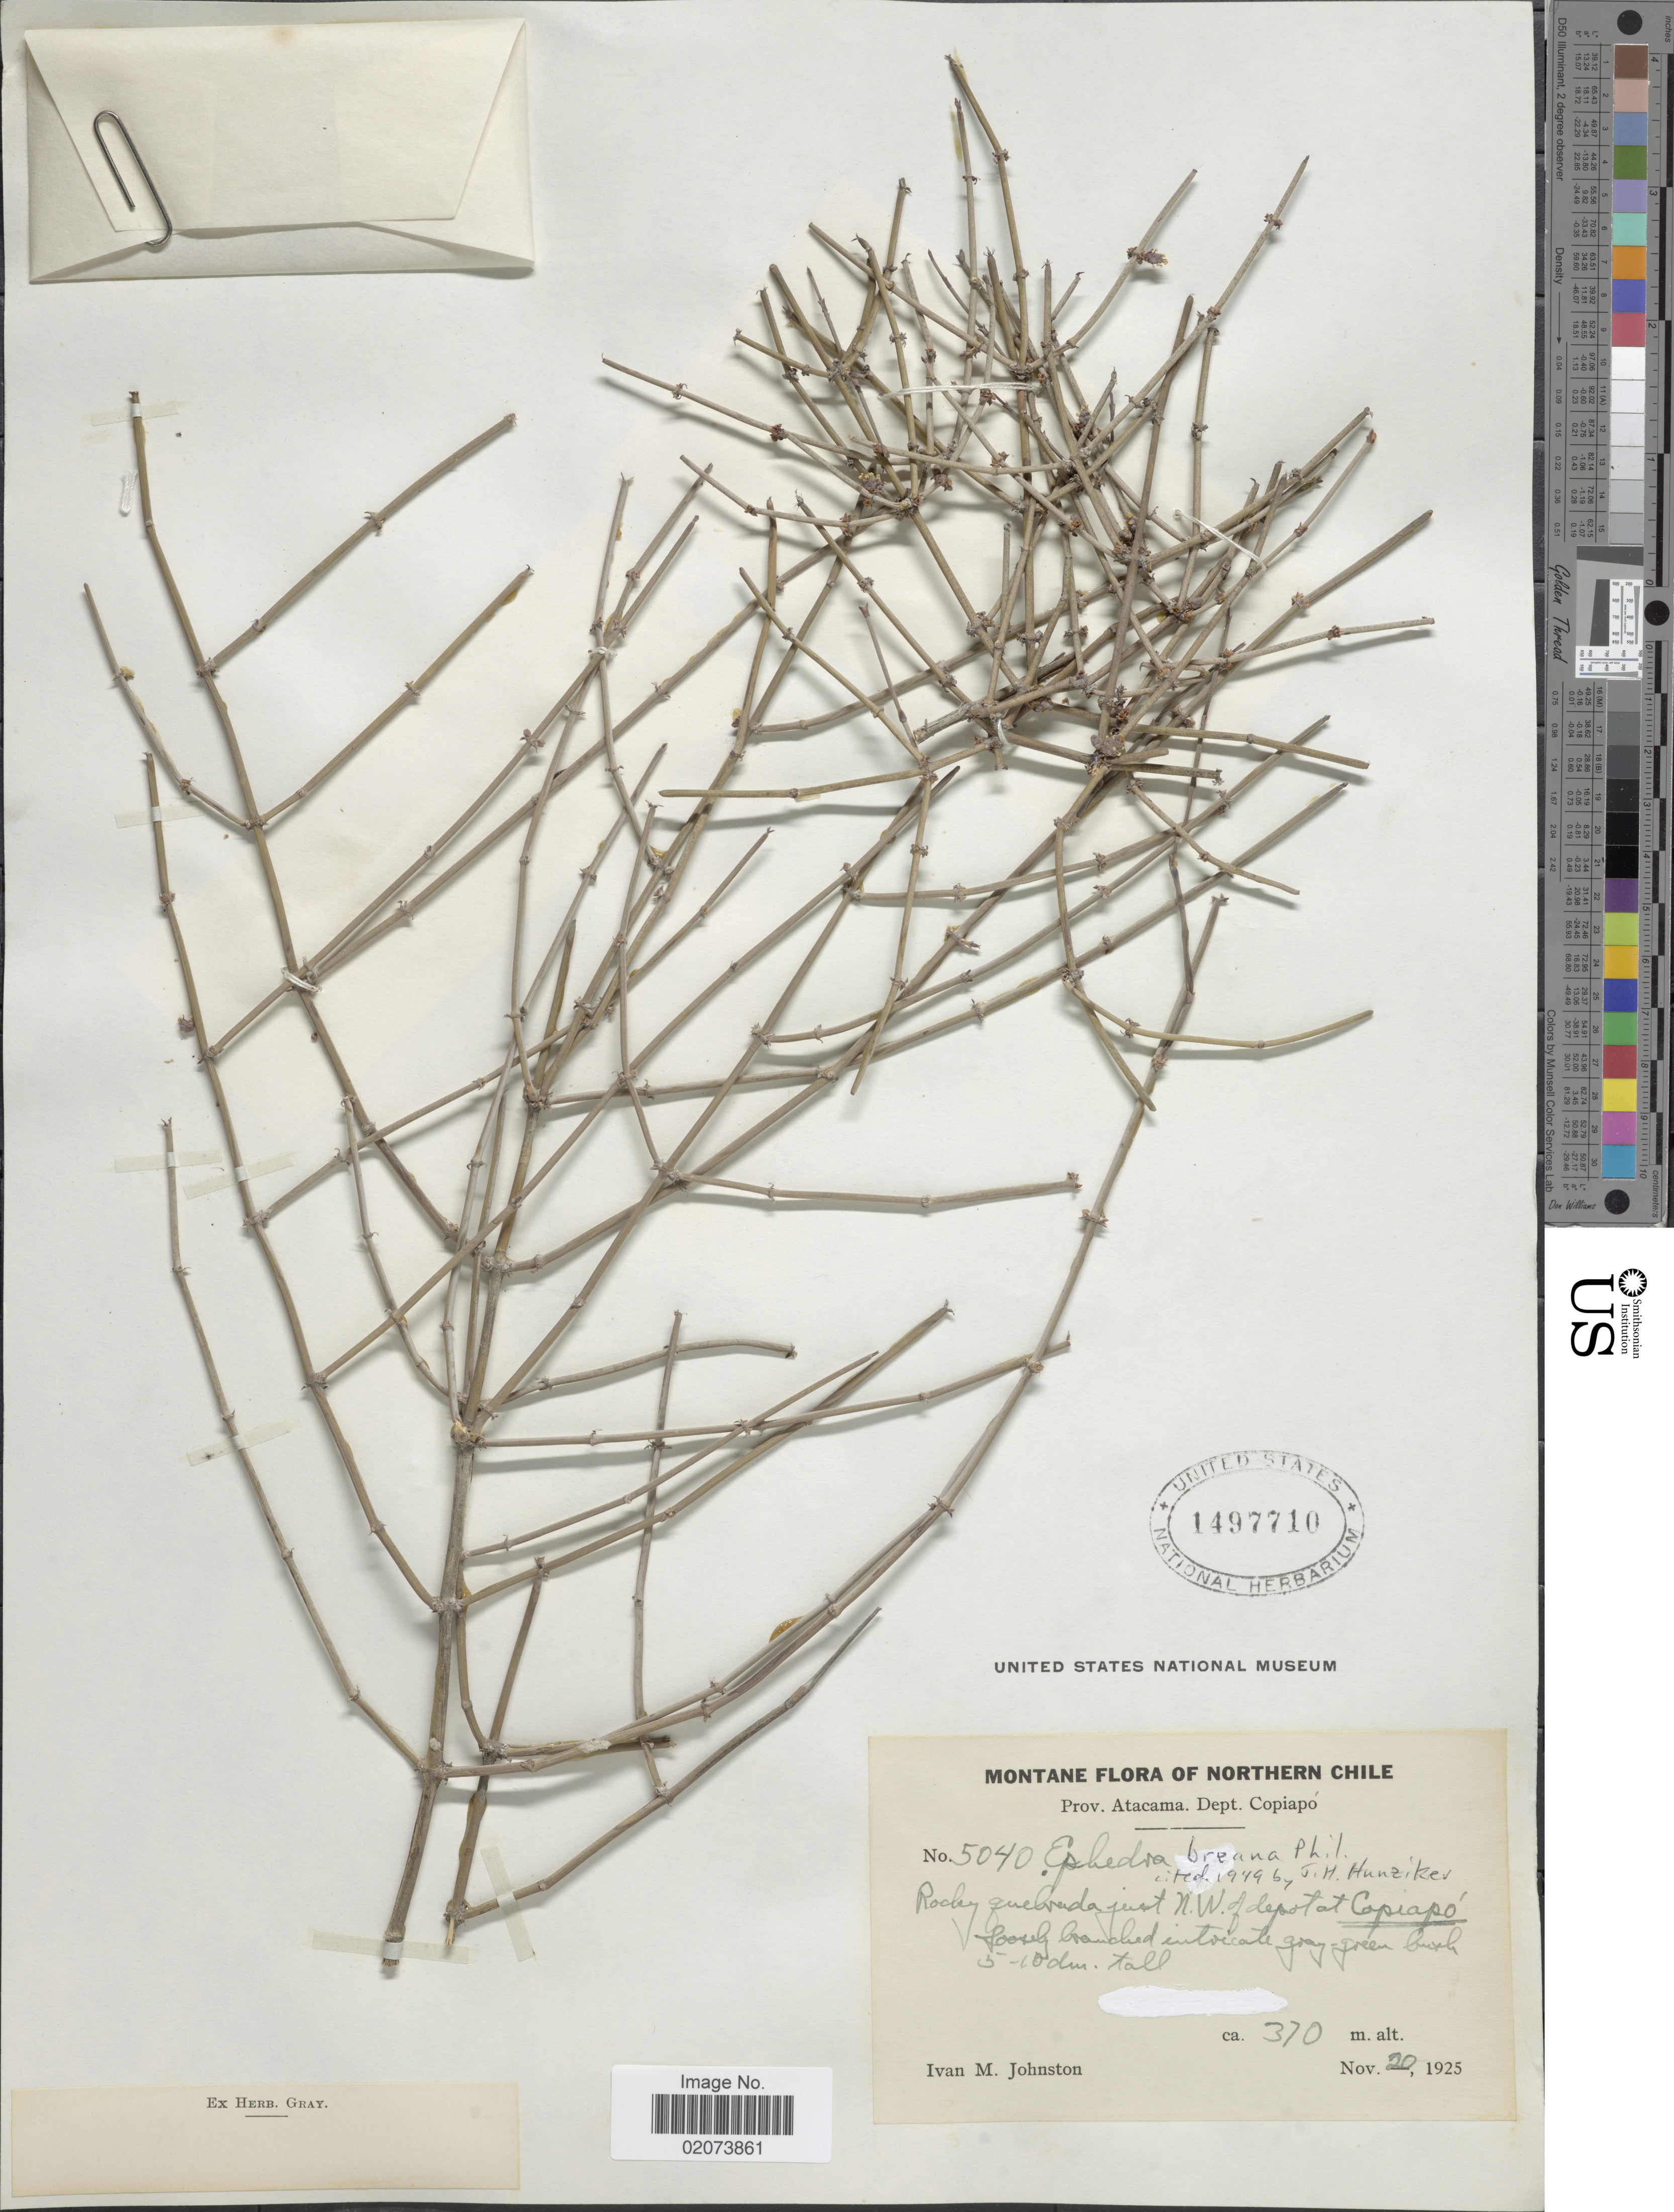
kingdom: Plantae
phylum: Tracheophyta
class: Gnetopsida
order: Ephedrales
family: Ephedraceae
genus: Ephedra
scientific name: Ephedra breana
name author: Phil.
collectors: I.M. Johnston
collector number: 5040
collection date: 1925-11-20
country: Chile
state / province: Atacama (III)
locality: Prov. Atacama, Dept. Copiapo, Rocky quebrada just N.W. of depot at Capiapo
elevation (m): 370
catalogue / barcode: US 197710